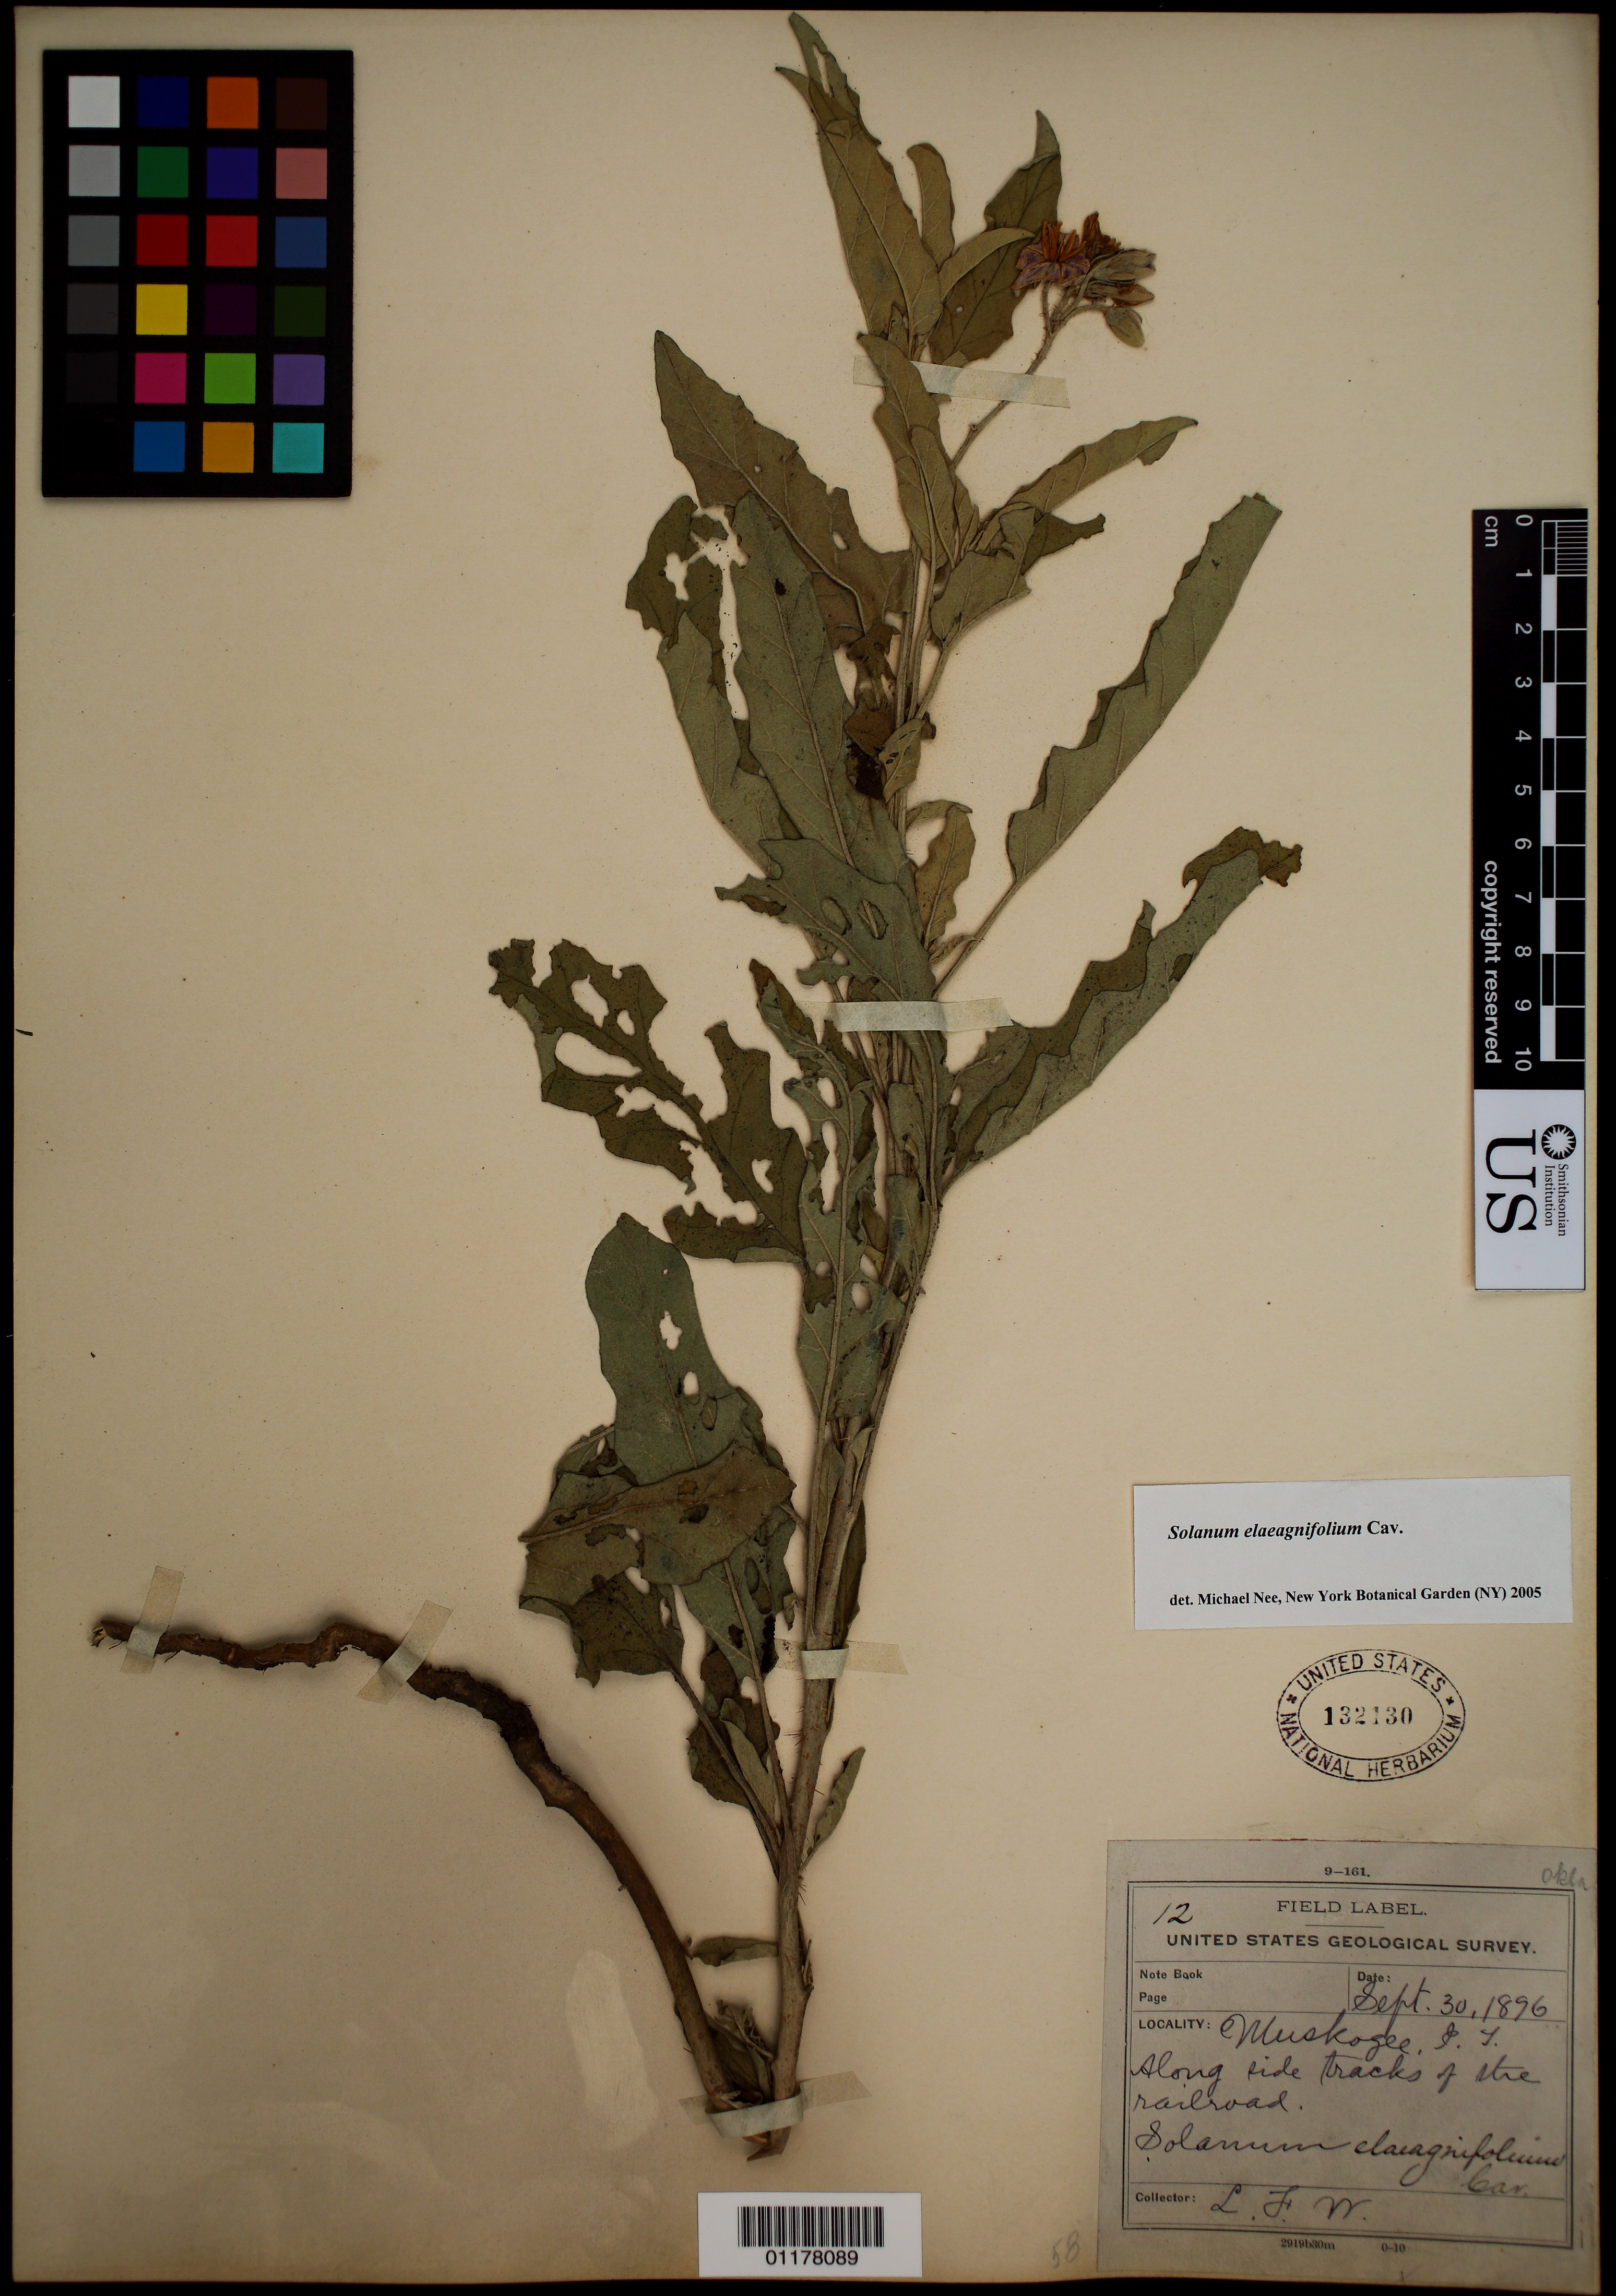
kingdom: Plantae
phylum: Tracheophyta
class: Magnoliopsida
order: Solanales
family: Solanaceae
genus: Solanum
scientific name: Solanum elaeagnifolium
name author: Cav.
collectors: L. F. Ward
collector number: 12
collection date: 1896-09-30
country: United States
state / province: Oklahoma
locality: Muskogee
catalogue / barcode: US 132130